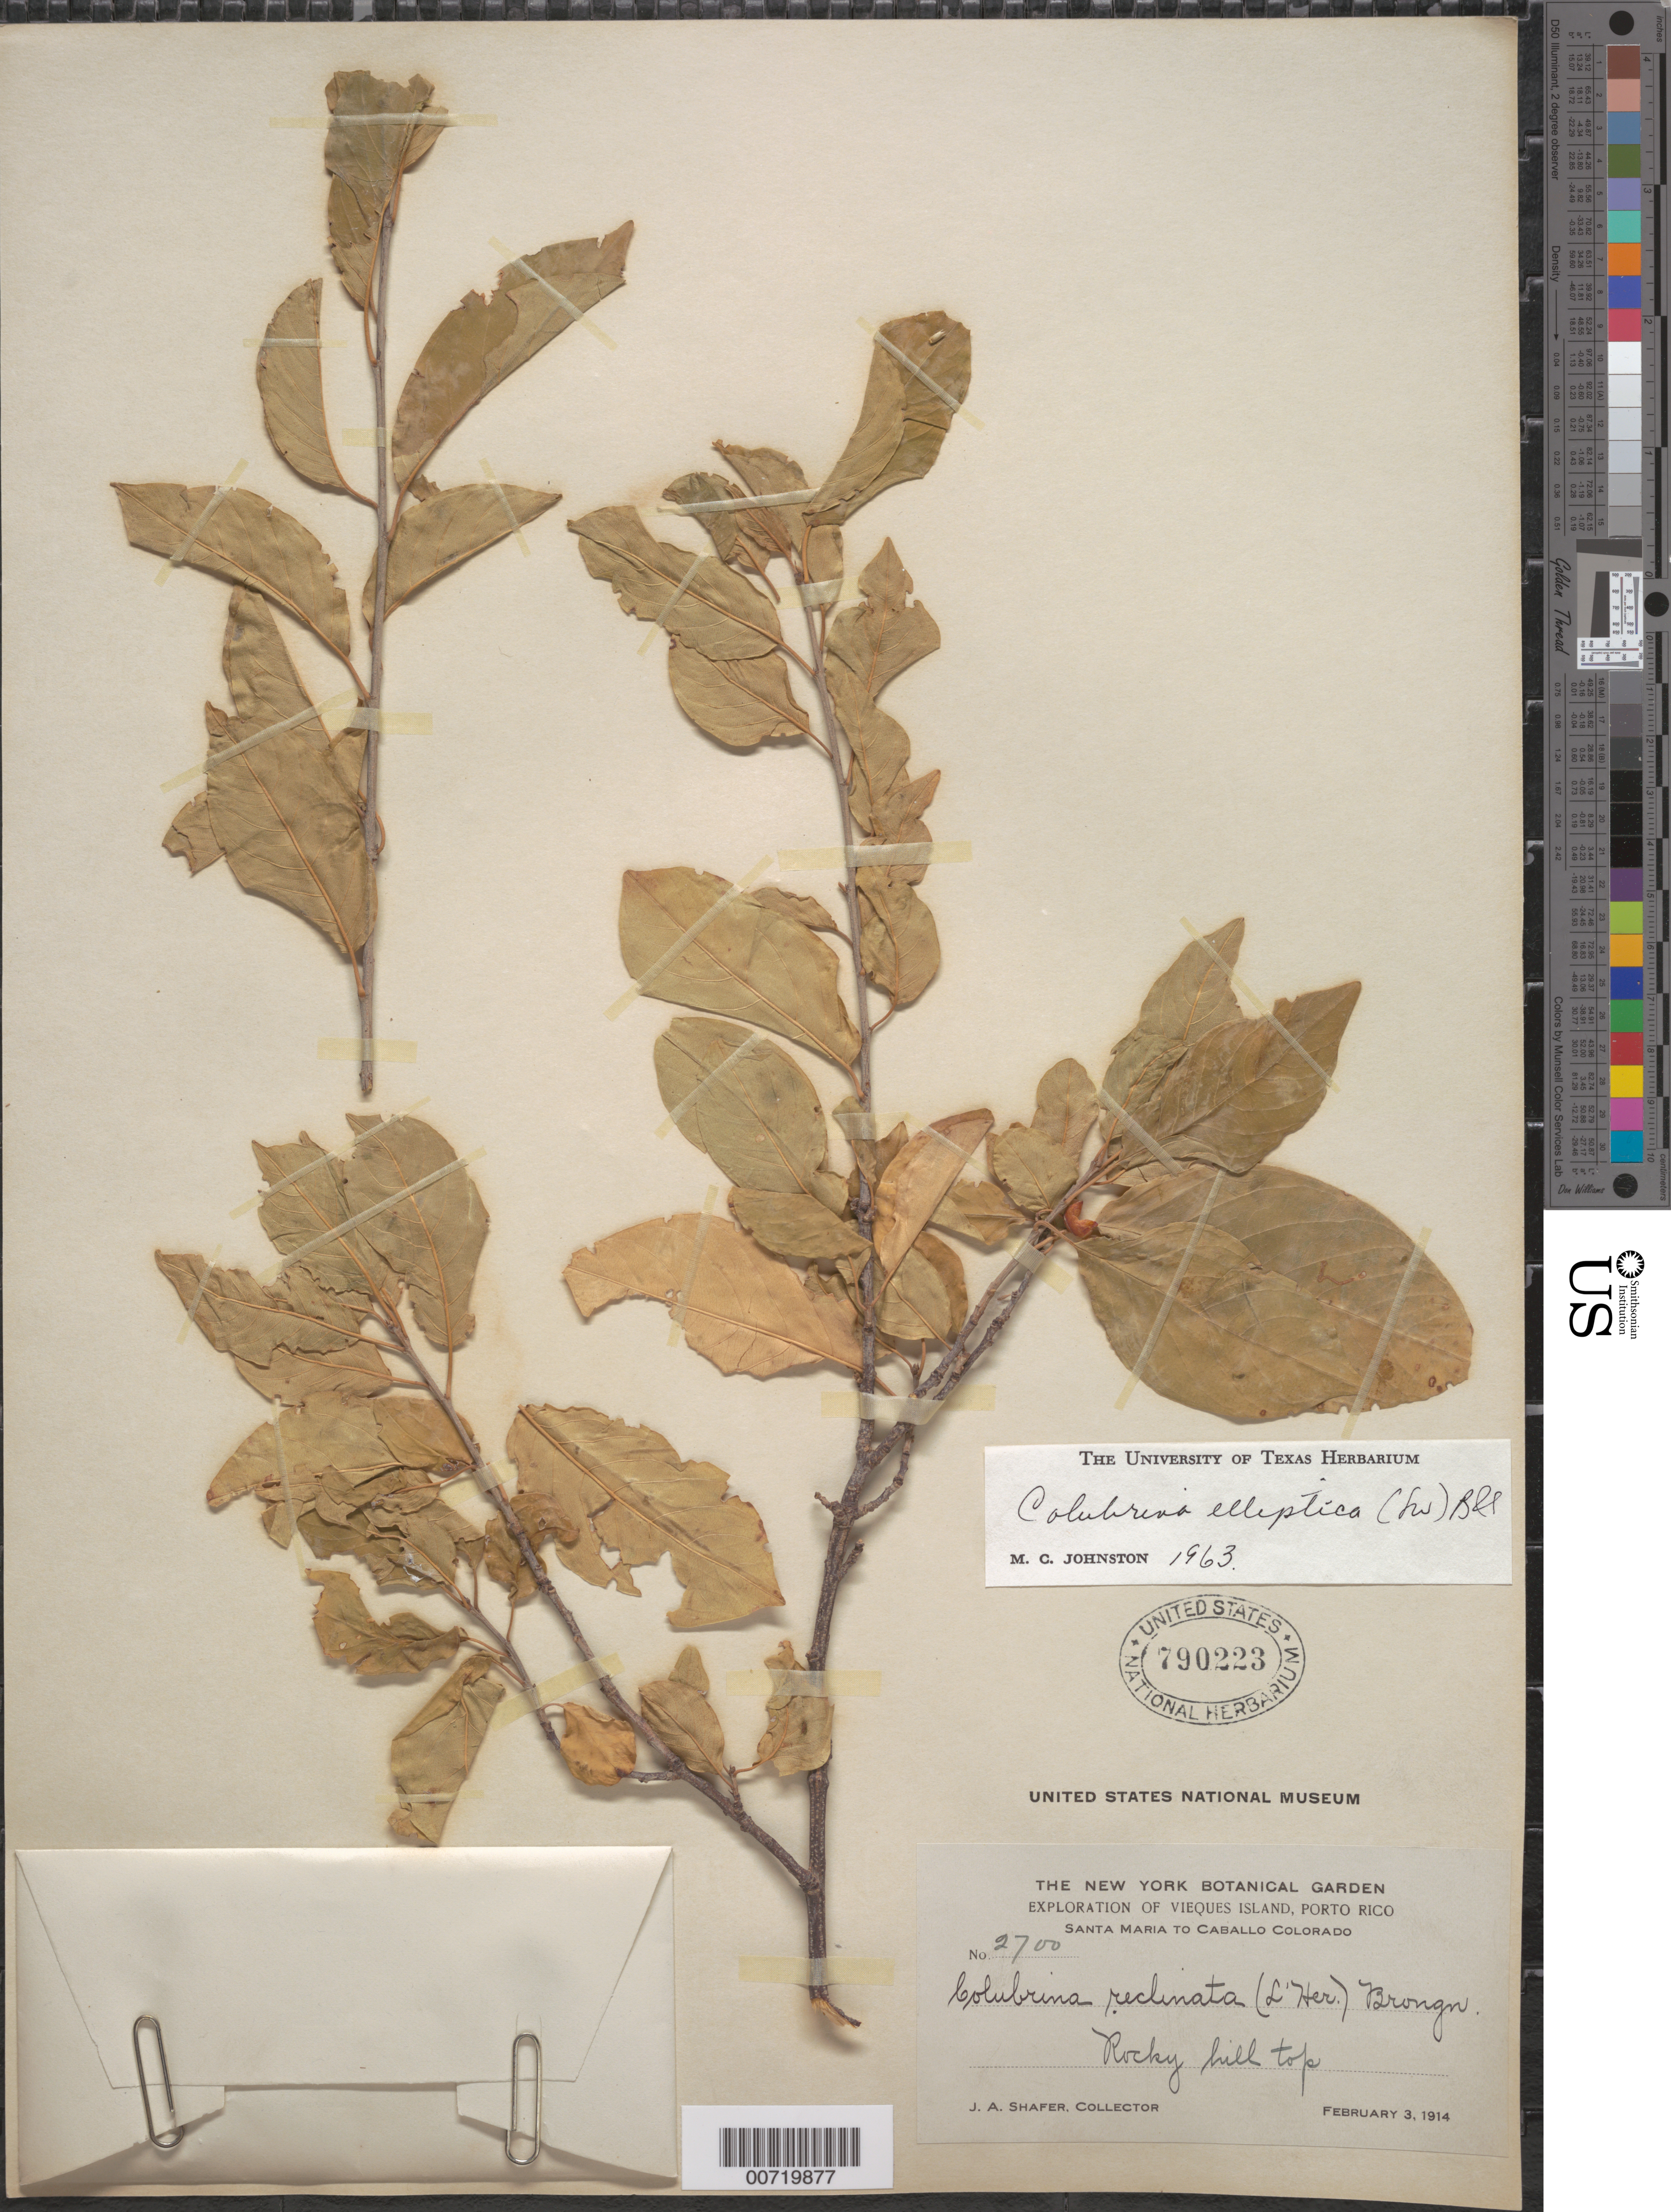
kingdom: Plantae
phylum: Tracheophyta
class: Magnoliopsida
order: Rosales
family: Rhamnaceae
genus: Colubrina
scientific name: Colubrina elliptica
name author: (Sw.) Brizicky & W.L. Stern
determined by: Johnston, Marshall C.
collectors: J. A. Shafer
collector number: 2700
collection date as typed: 03 Feb 1914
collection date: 1914-02-03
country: Puerto Rico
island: Vieques I.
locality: Santa Maria to Caballo Colorado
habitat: Rocky hill top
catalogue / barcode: US 790223